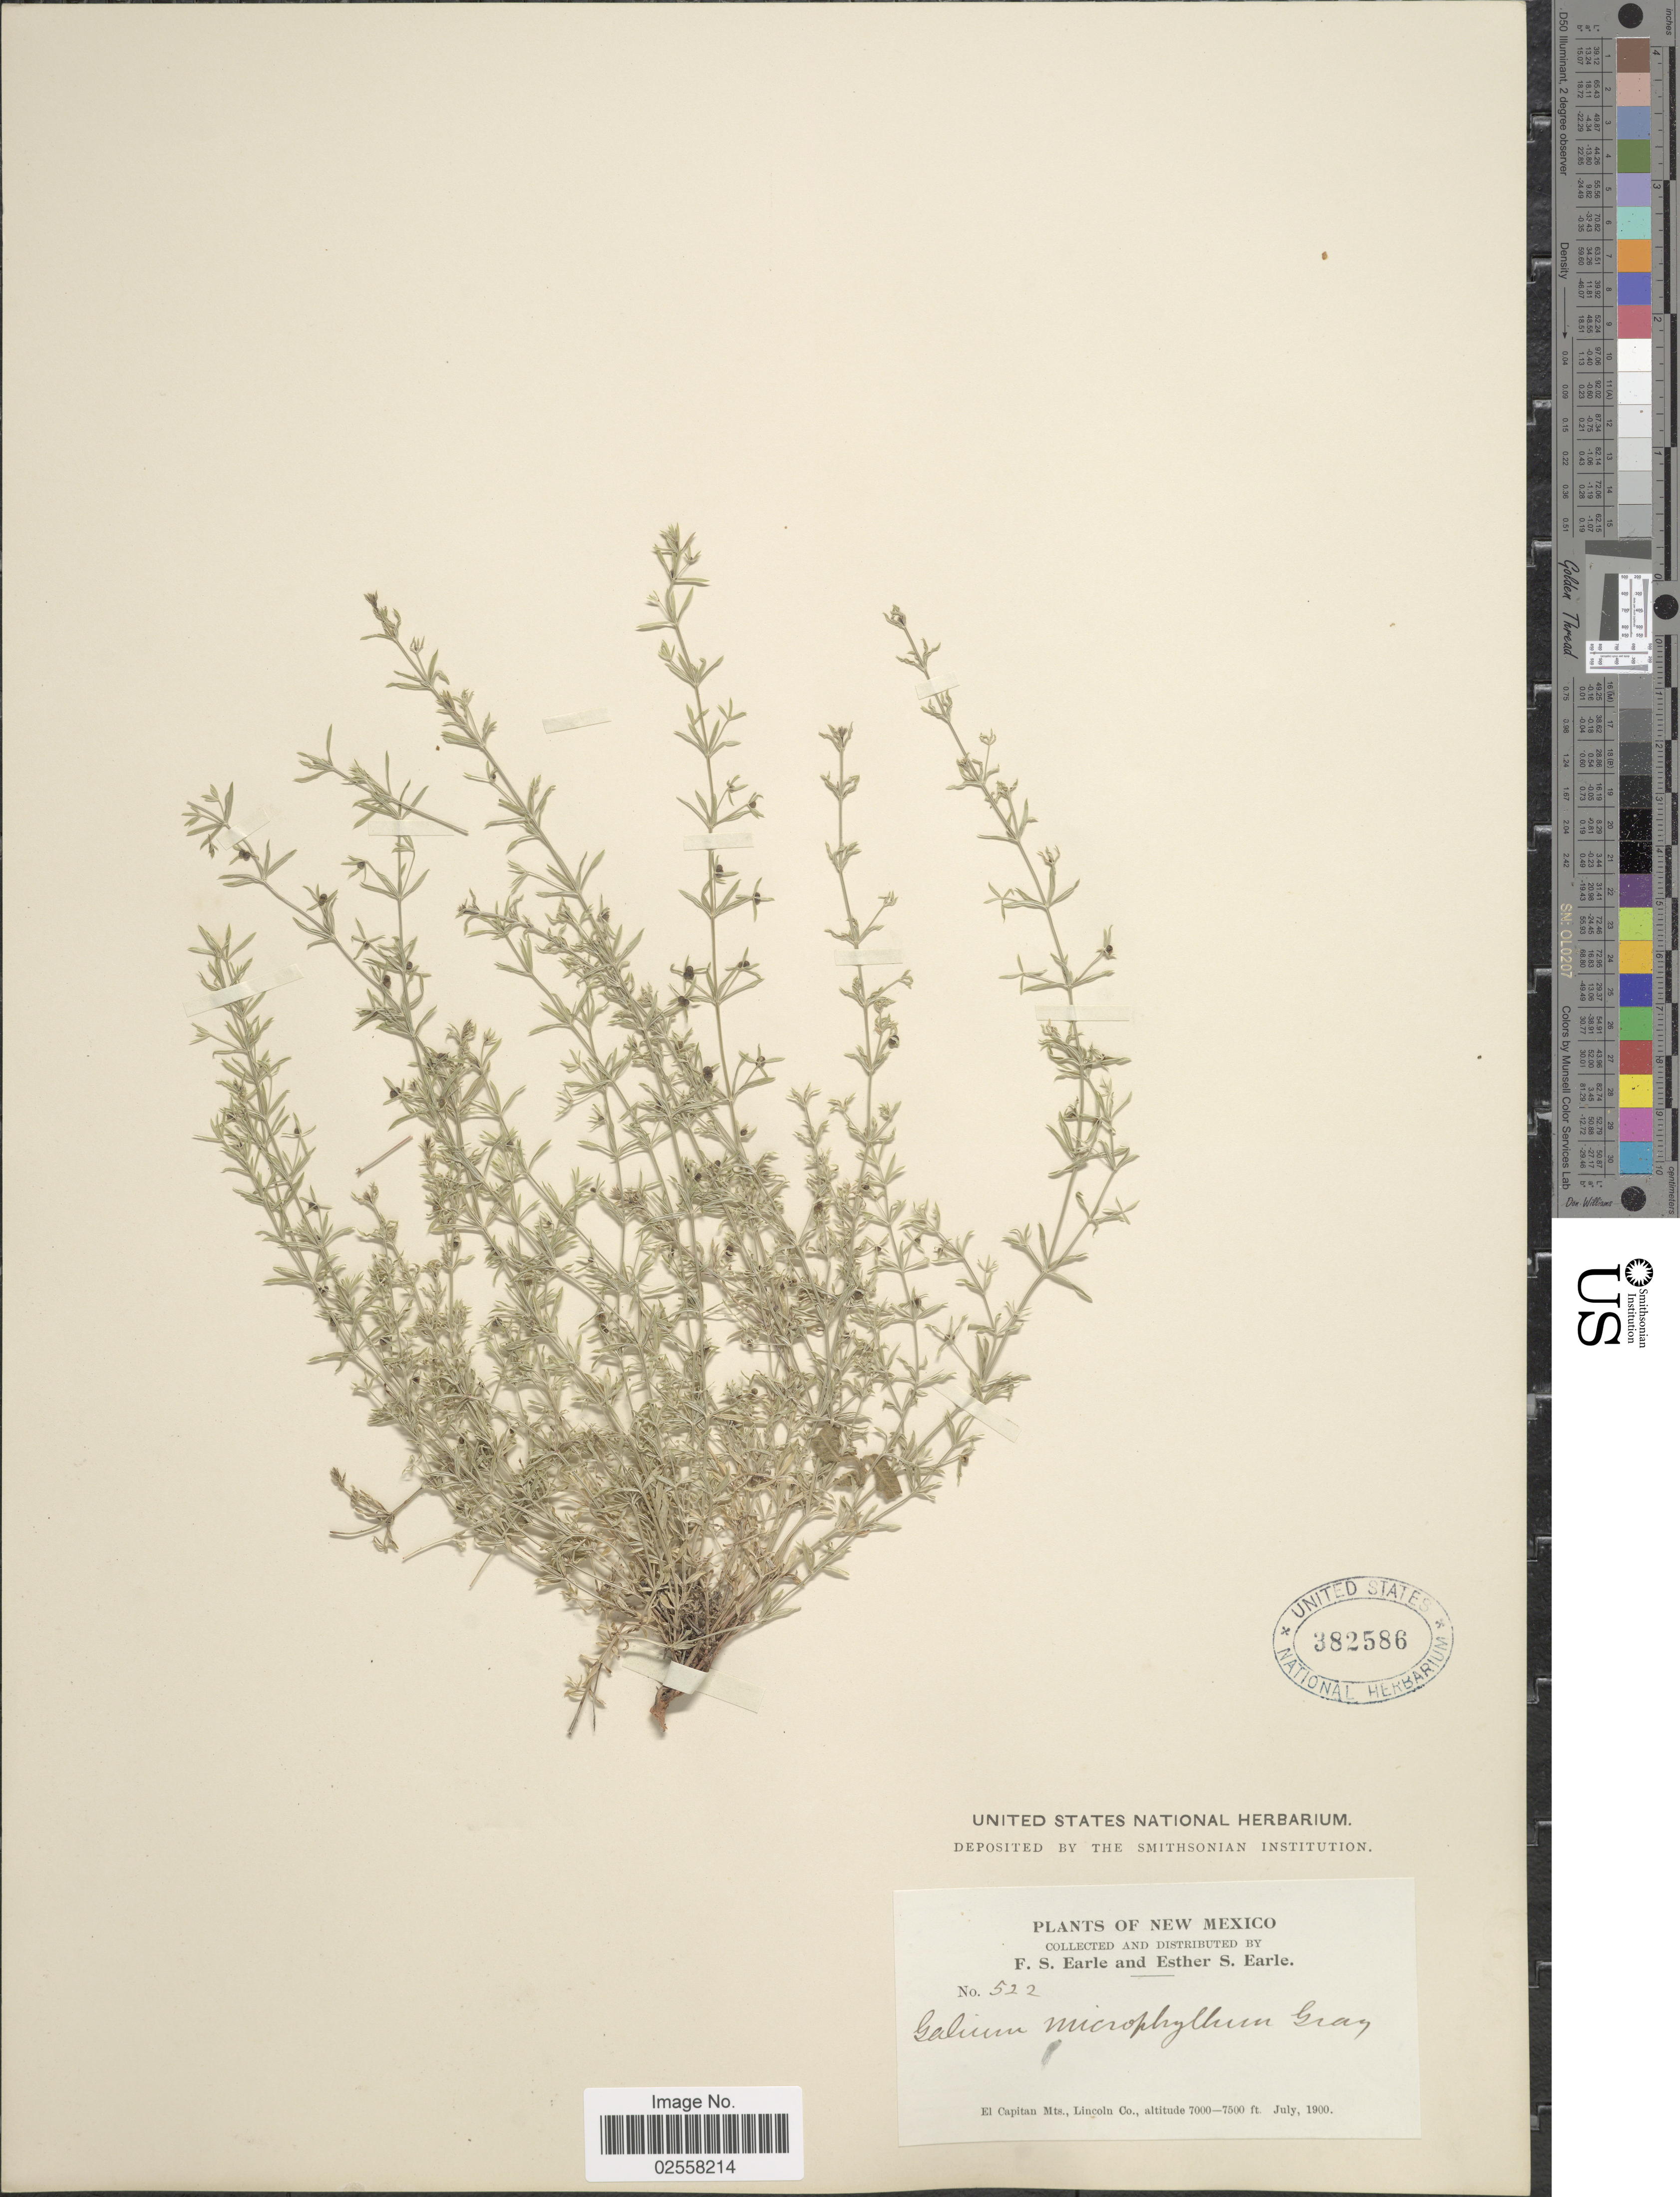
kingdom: Plantae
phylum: Tracheophyta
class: Magnoliopsida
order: Gentianales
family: Rubiaceae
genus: Galium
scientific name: Galium microphyllum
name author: A. Gray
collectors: F. S. Earle & E. S. Earle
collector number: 522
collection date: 1900-07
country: United States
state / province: New Mexico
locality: El Capitan Mts., Lincoln Co.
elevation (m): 2134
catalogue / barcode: US 382586